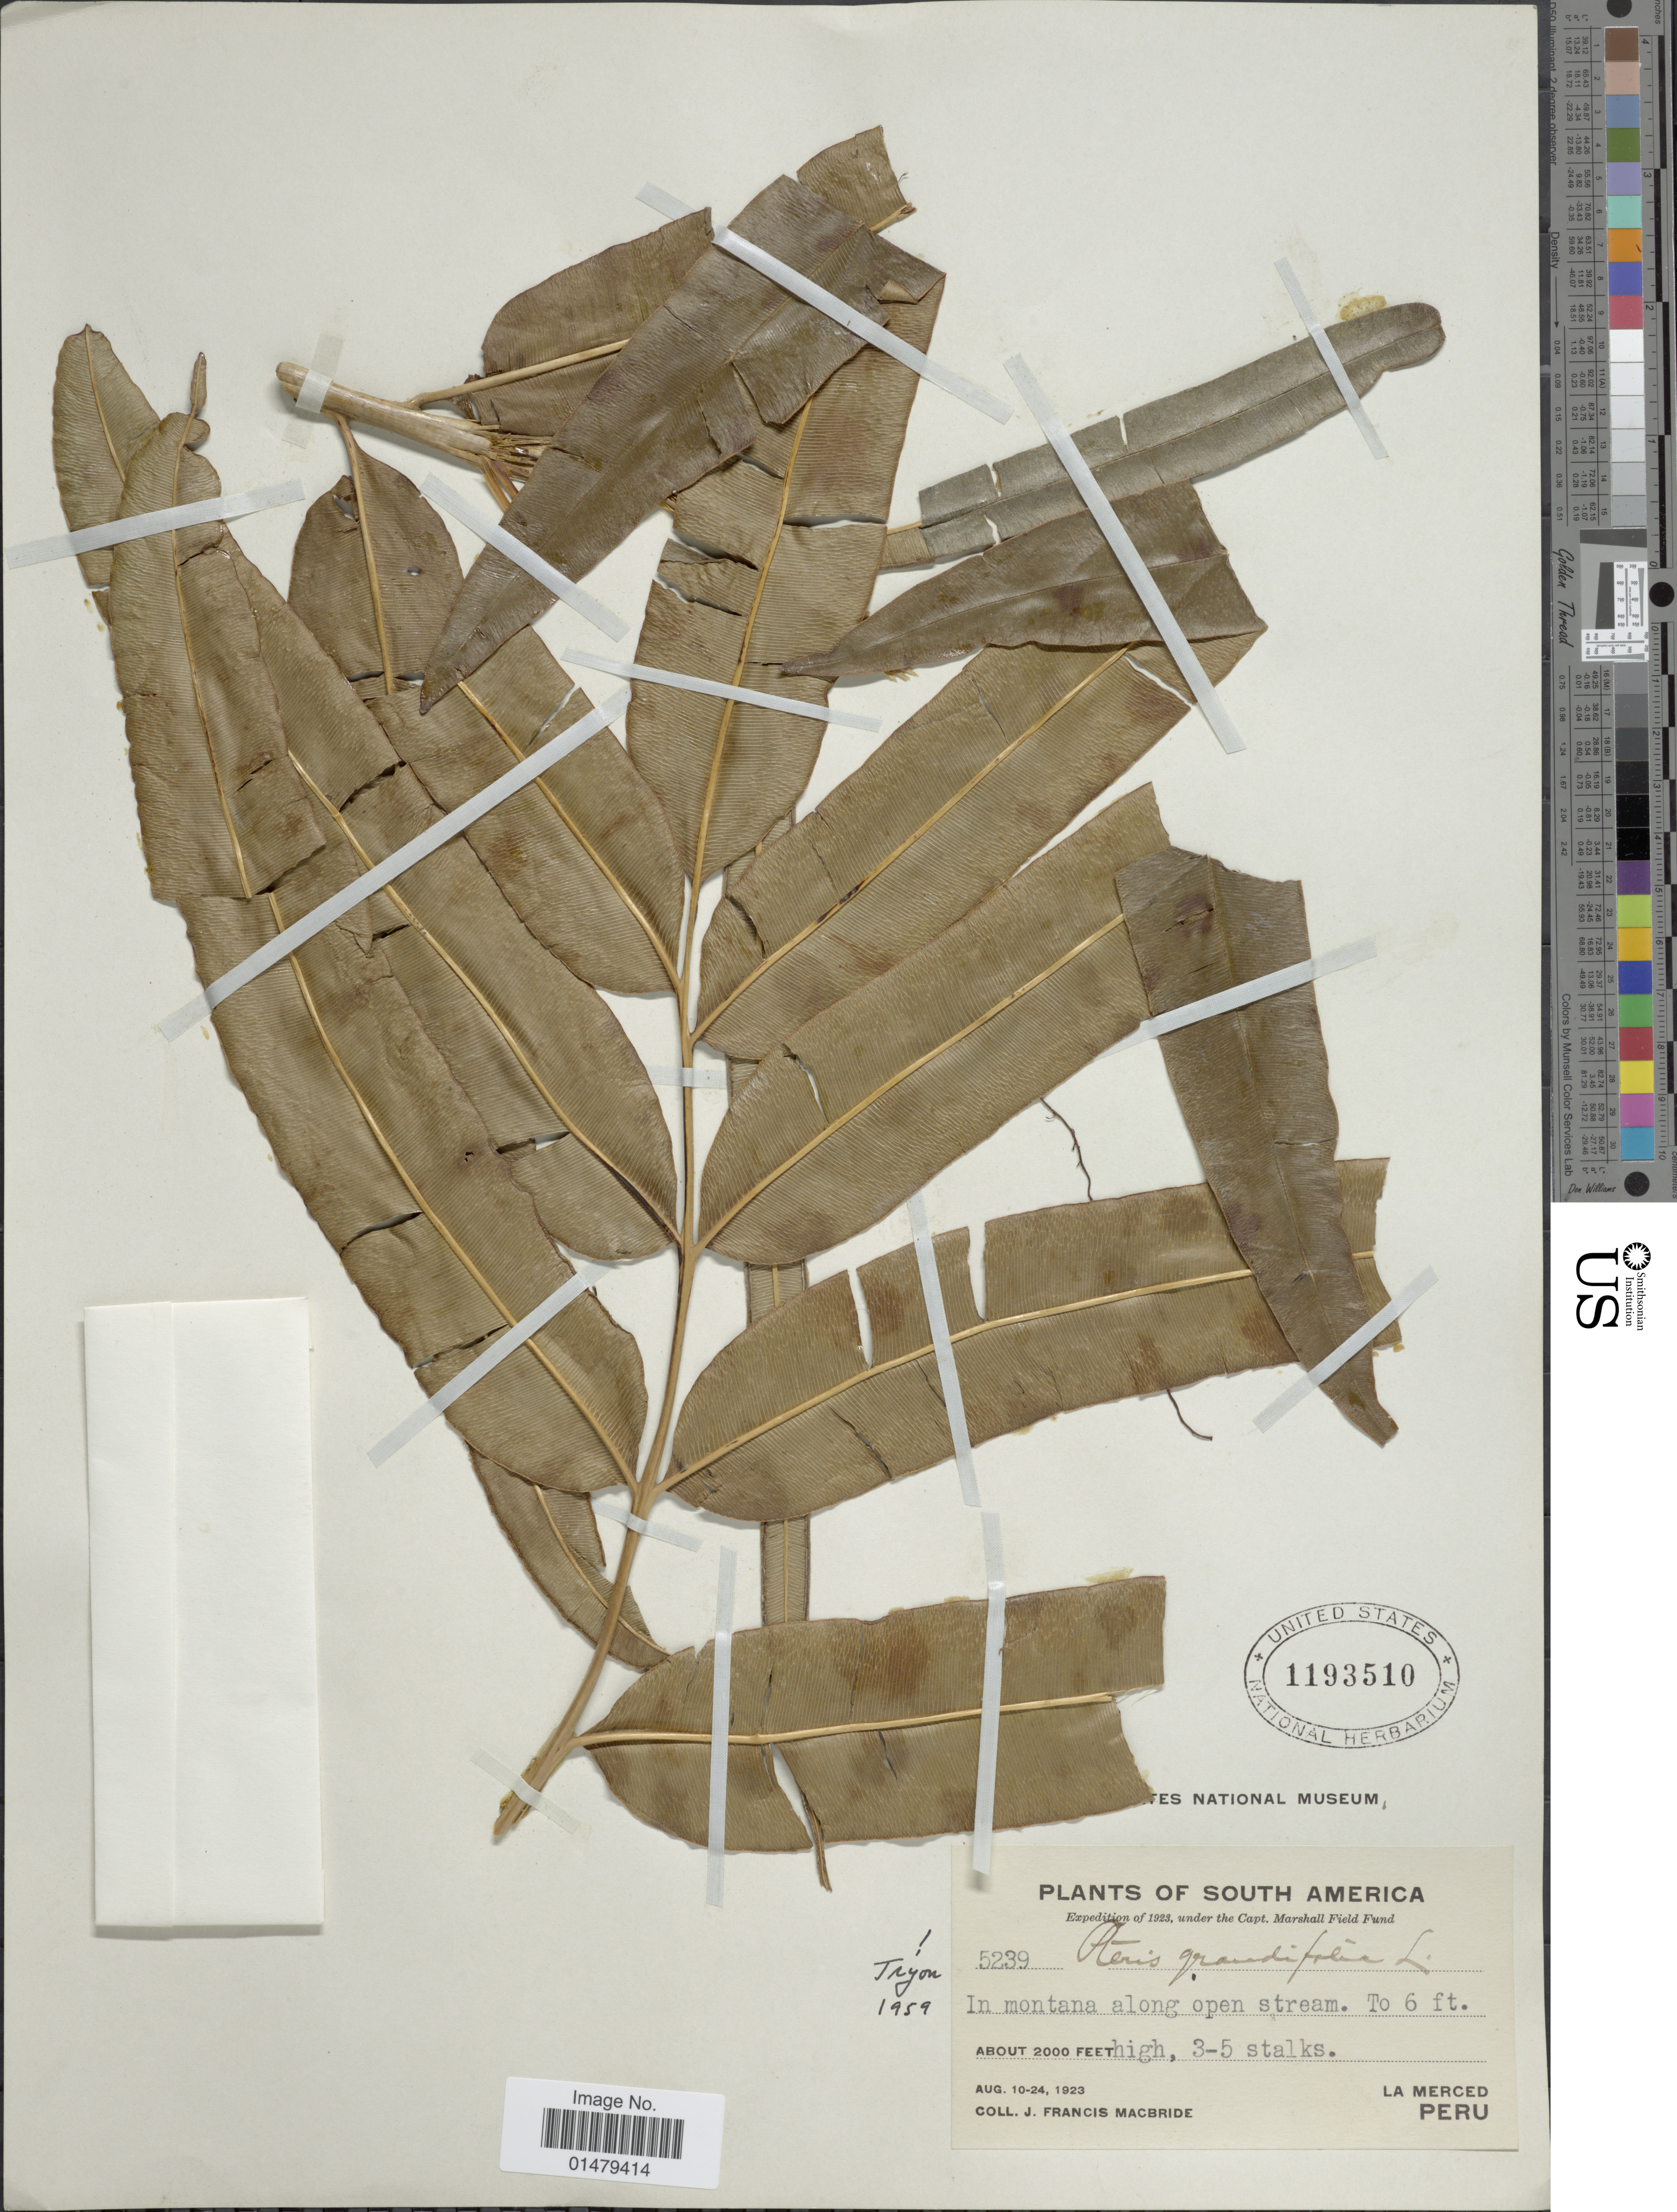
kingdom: Plantae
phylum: Tracheophyta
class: Polypodiopsida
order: Polypodiales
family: Pteridaceae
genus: Pteris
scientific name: Pteris grandifolia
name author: L.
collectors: J. F. Macbride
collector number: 5239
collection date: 1923-08-10/1923-08-24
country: Peru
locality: In montana along open stream. La Merced.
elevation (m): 610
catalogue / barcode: US 1193510